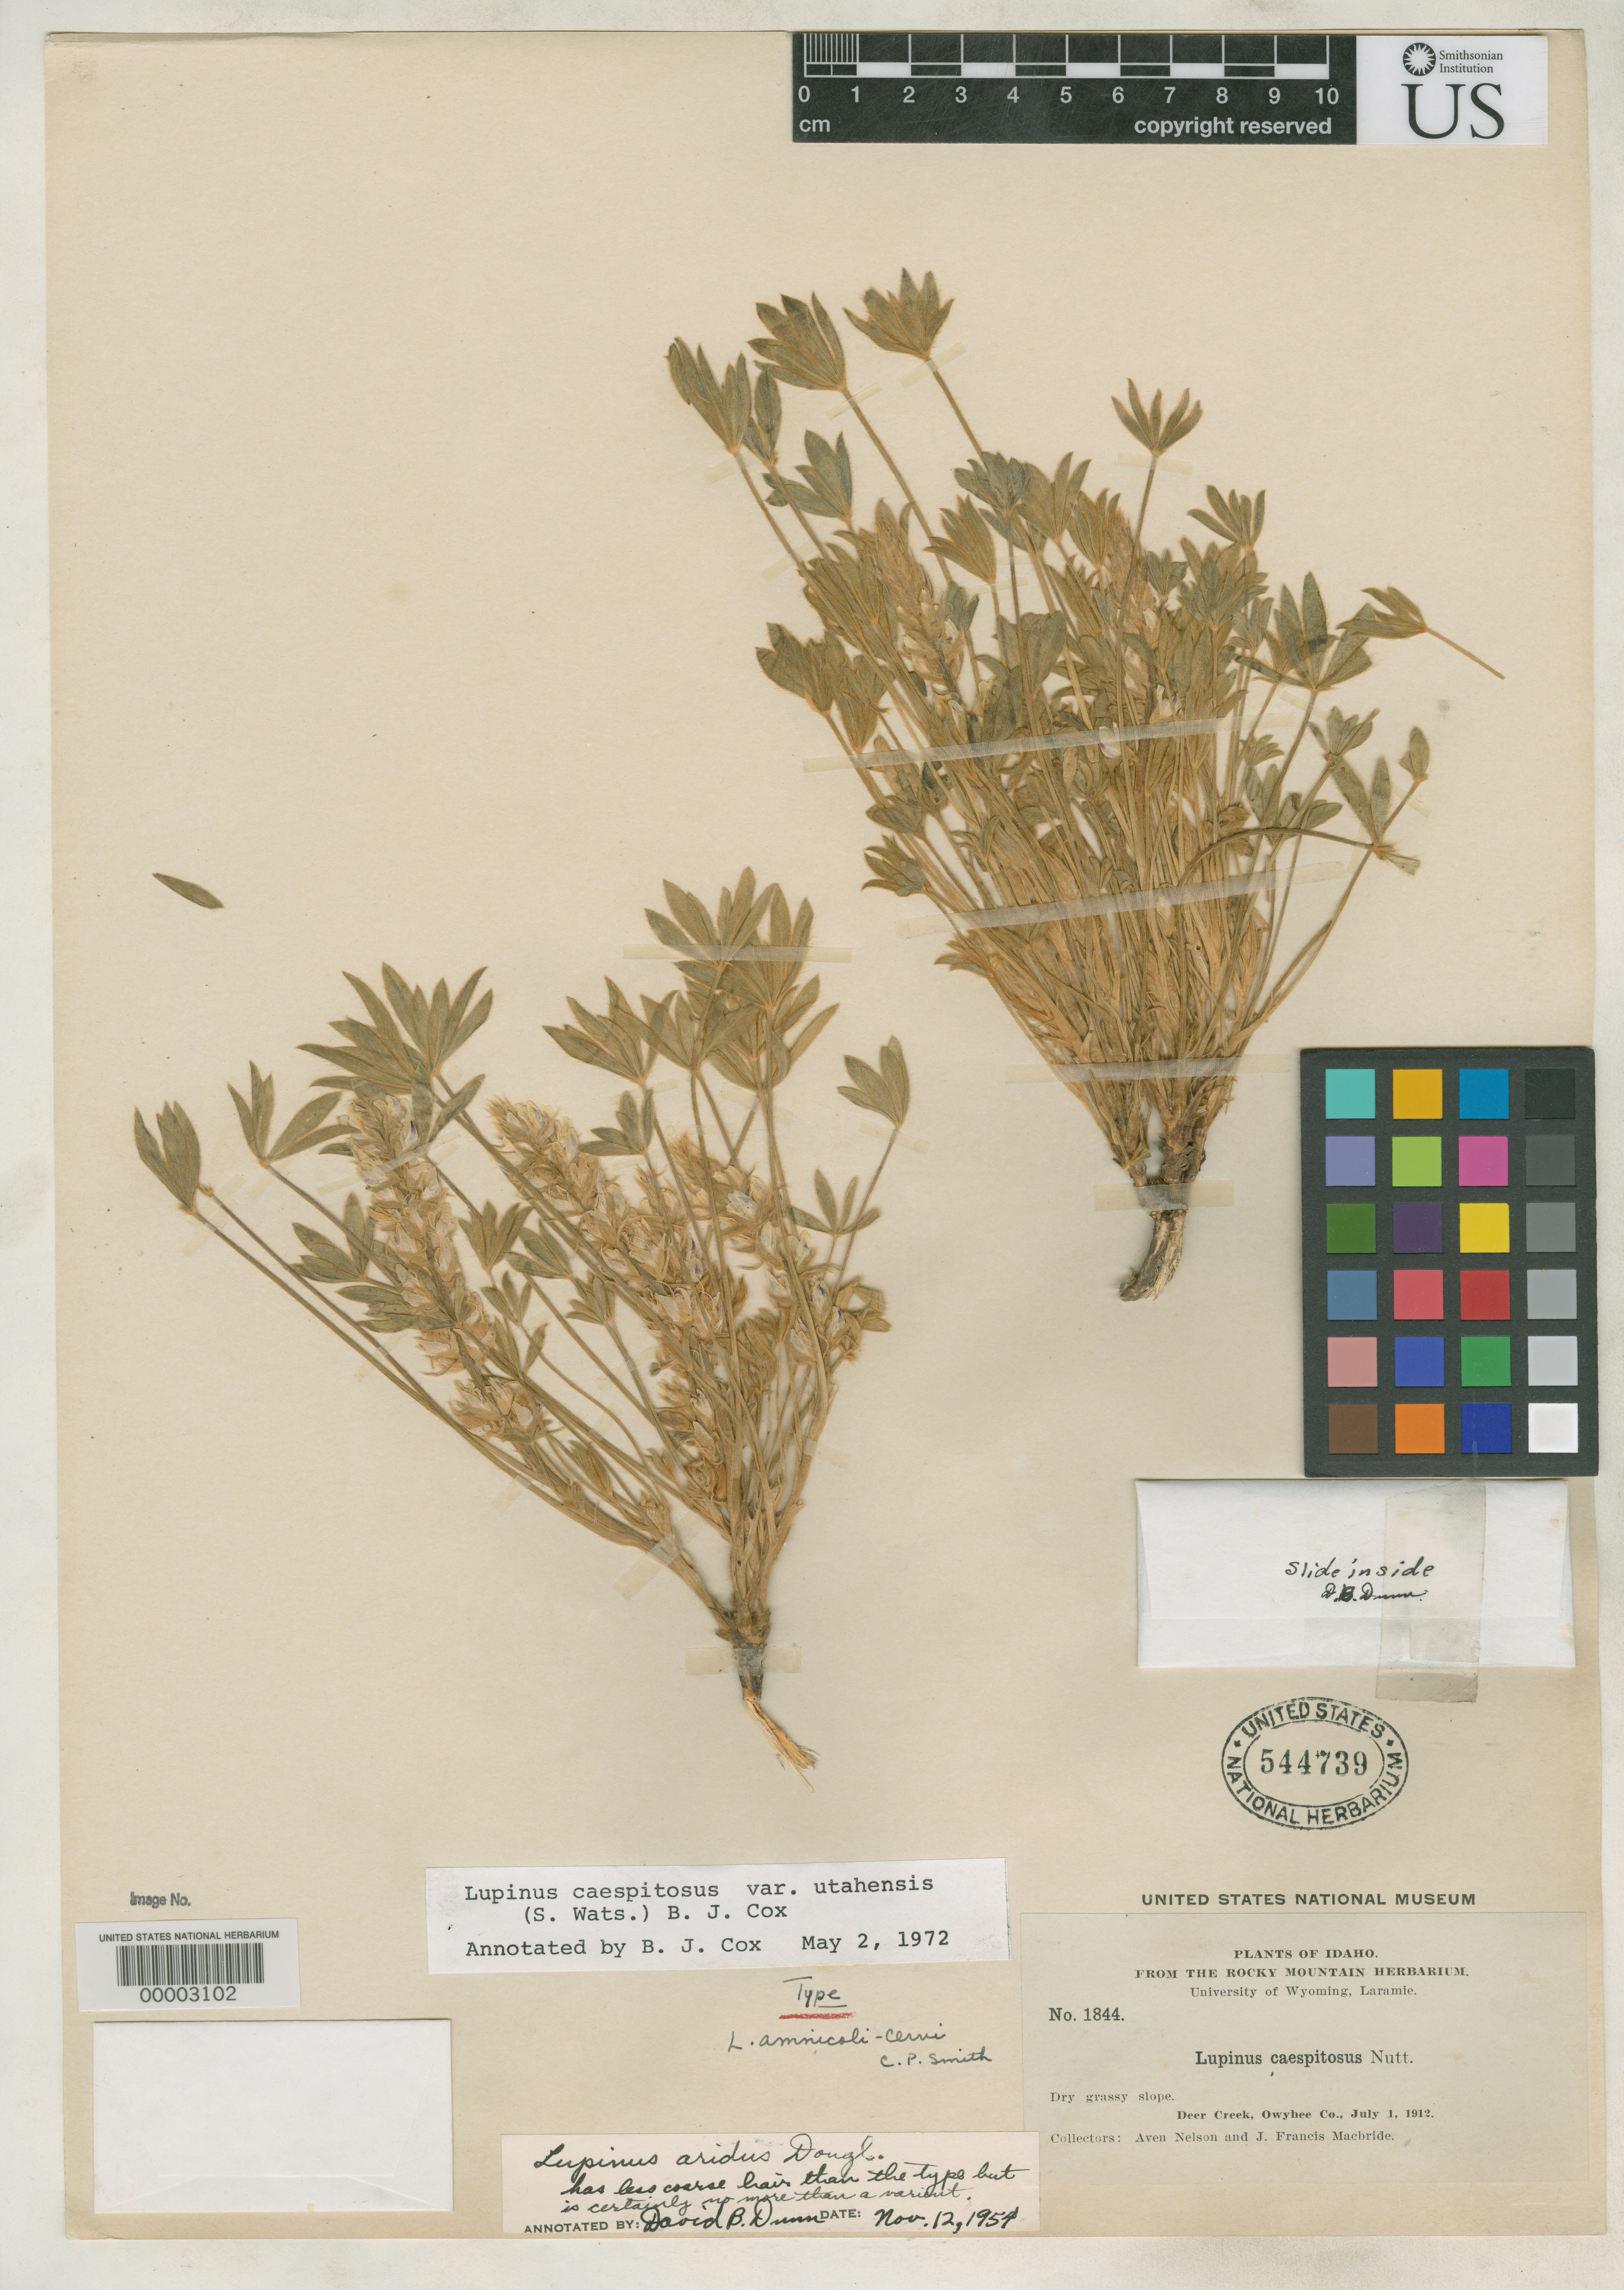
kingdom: Plantae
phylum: Tracheophyta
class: Magnoliopsida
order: Fabales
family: Fabaceae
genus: Lupinus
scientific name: Lupinus amnicoli-cervi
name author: C.P. Sm.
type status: Holotype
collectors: A. Nelson & J. F. Macbride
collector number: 1844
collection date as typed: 01 Jul 1912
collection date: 1912-07-01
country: United States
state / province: Idaho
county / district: Owyhee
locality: Deer Creek.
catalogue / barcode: US 544739